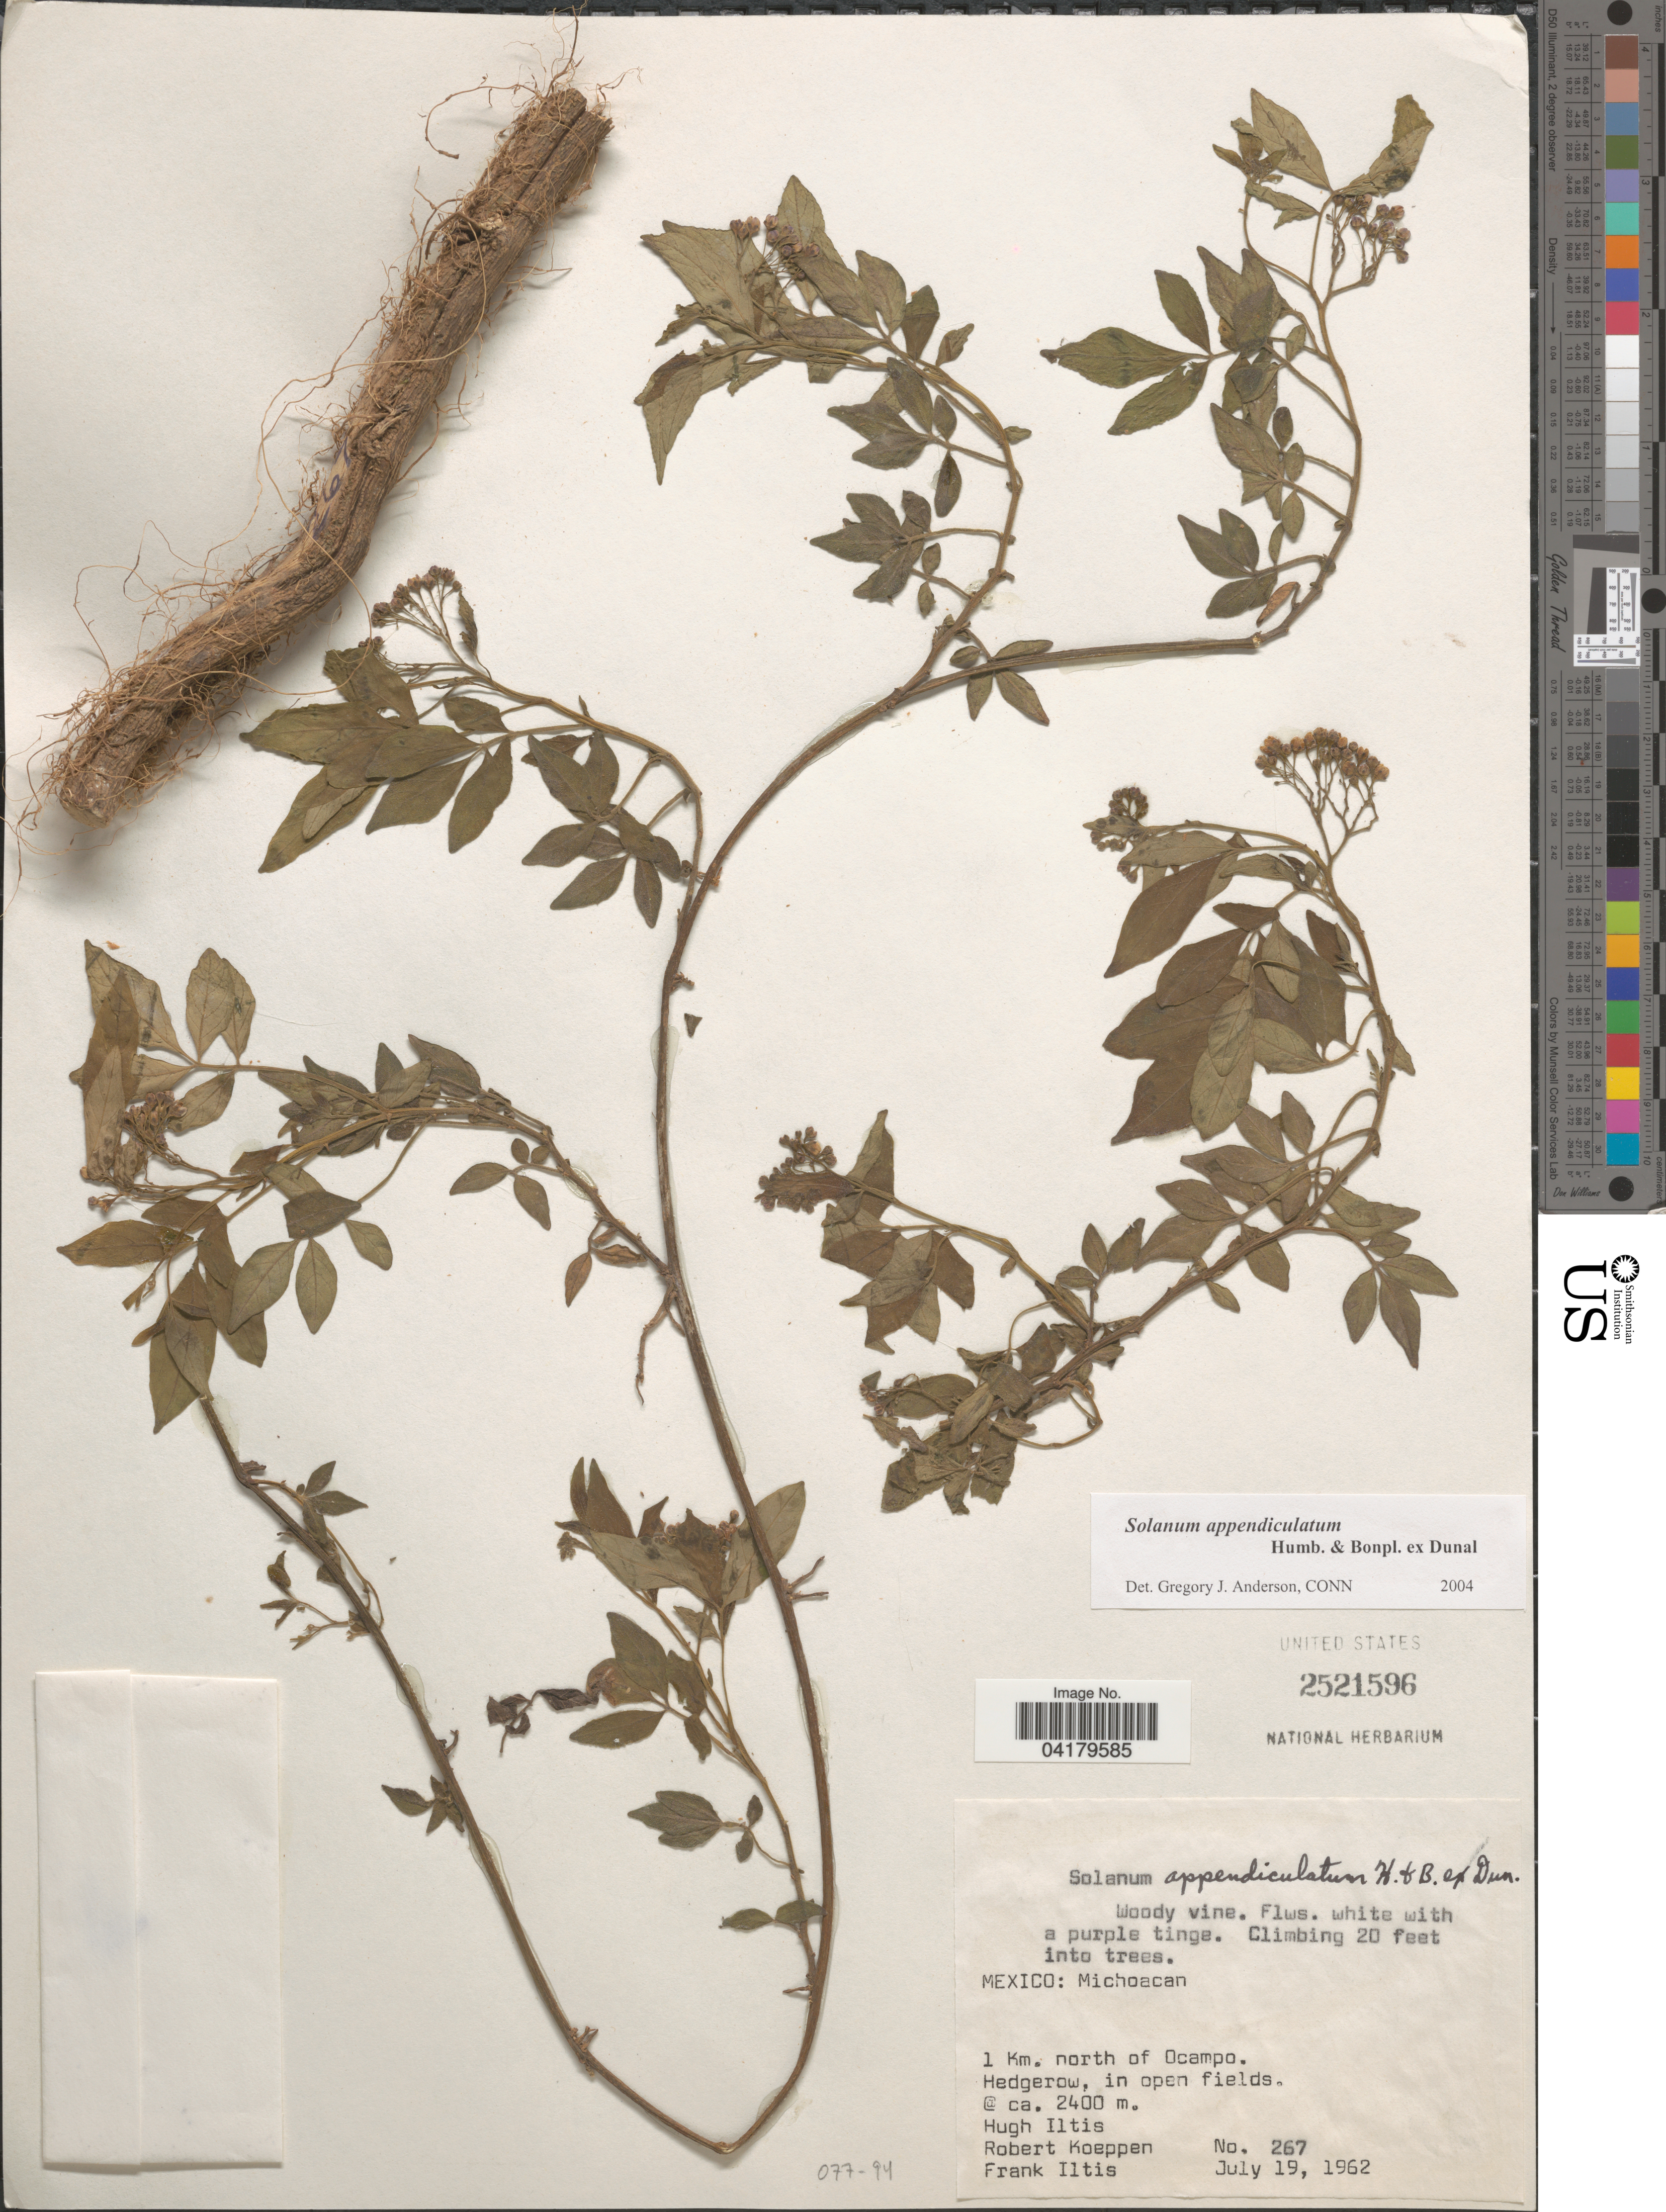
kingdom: Plantae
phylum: Tracheophyta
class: Magnoliopsida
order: Solanales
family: Solanaceae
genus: Solanum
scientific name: Solanum appendiculatum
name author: Humb. & Bonpl. ex Dunal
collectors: H. H. Iltis, R. C. Koeppen & F. S. Iltis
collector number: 267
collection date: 1962-07-19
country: Mexico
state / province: Michoacán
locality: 1 Km. north of Ocampo. Hedgerow, in open fields.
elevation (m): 2400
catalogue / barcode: US 2521596